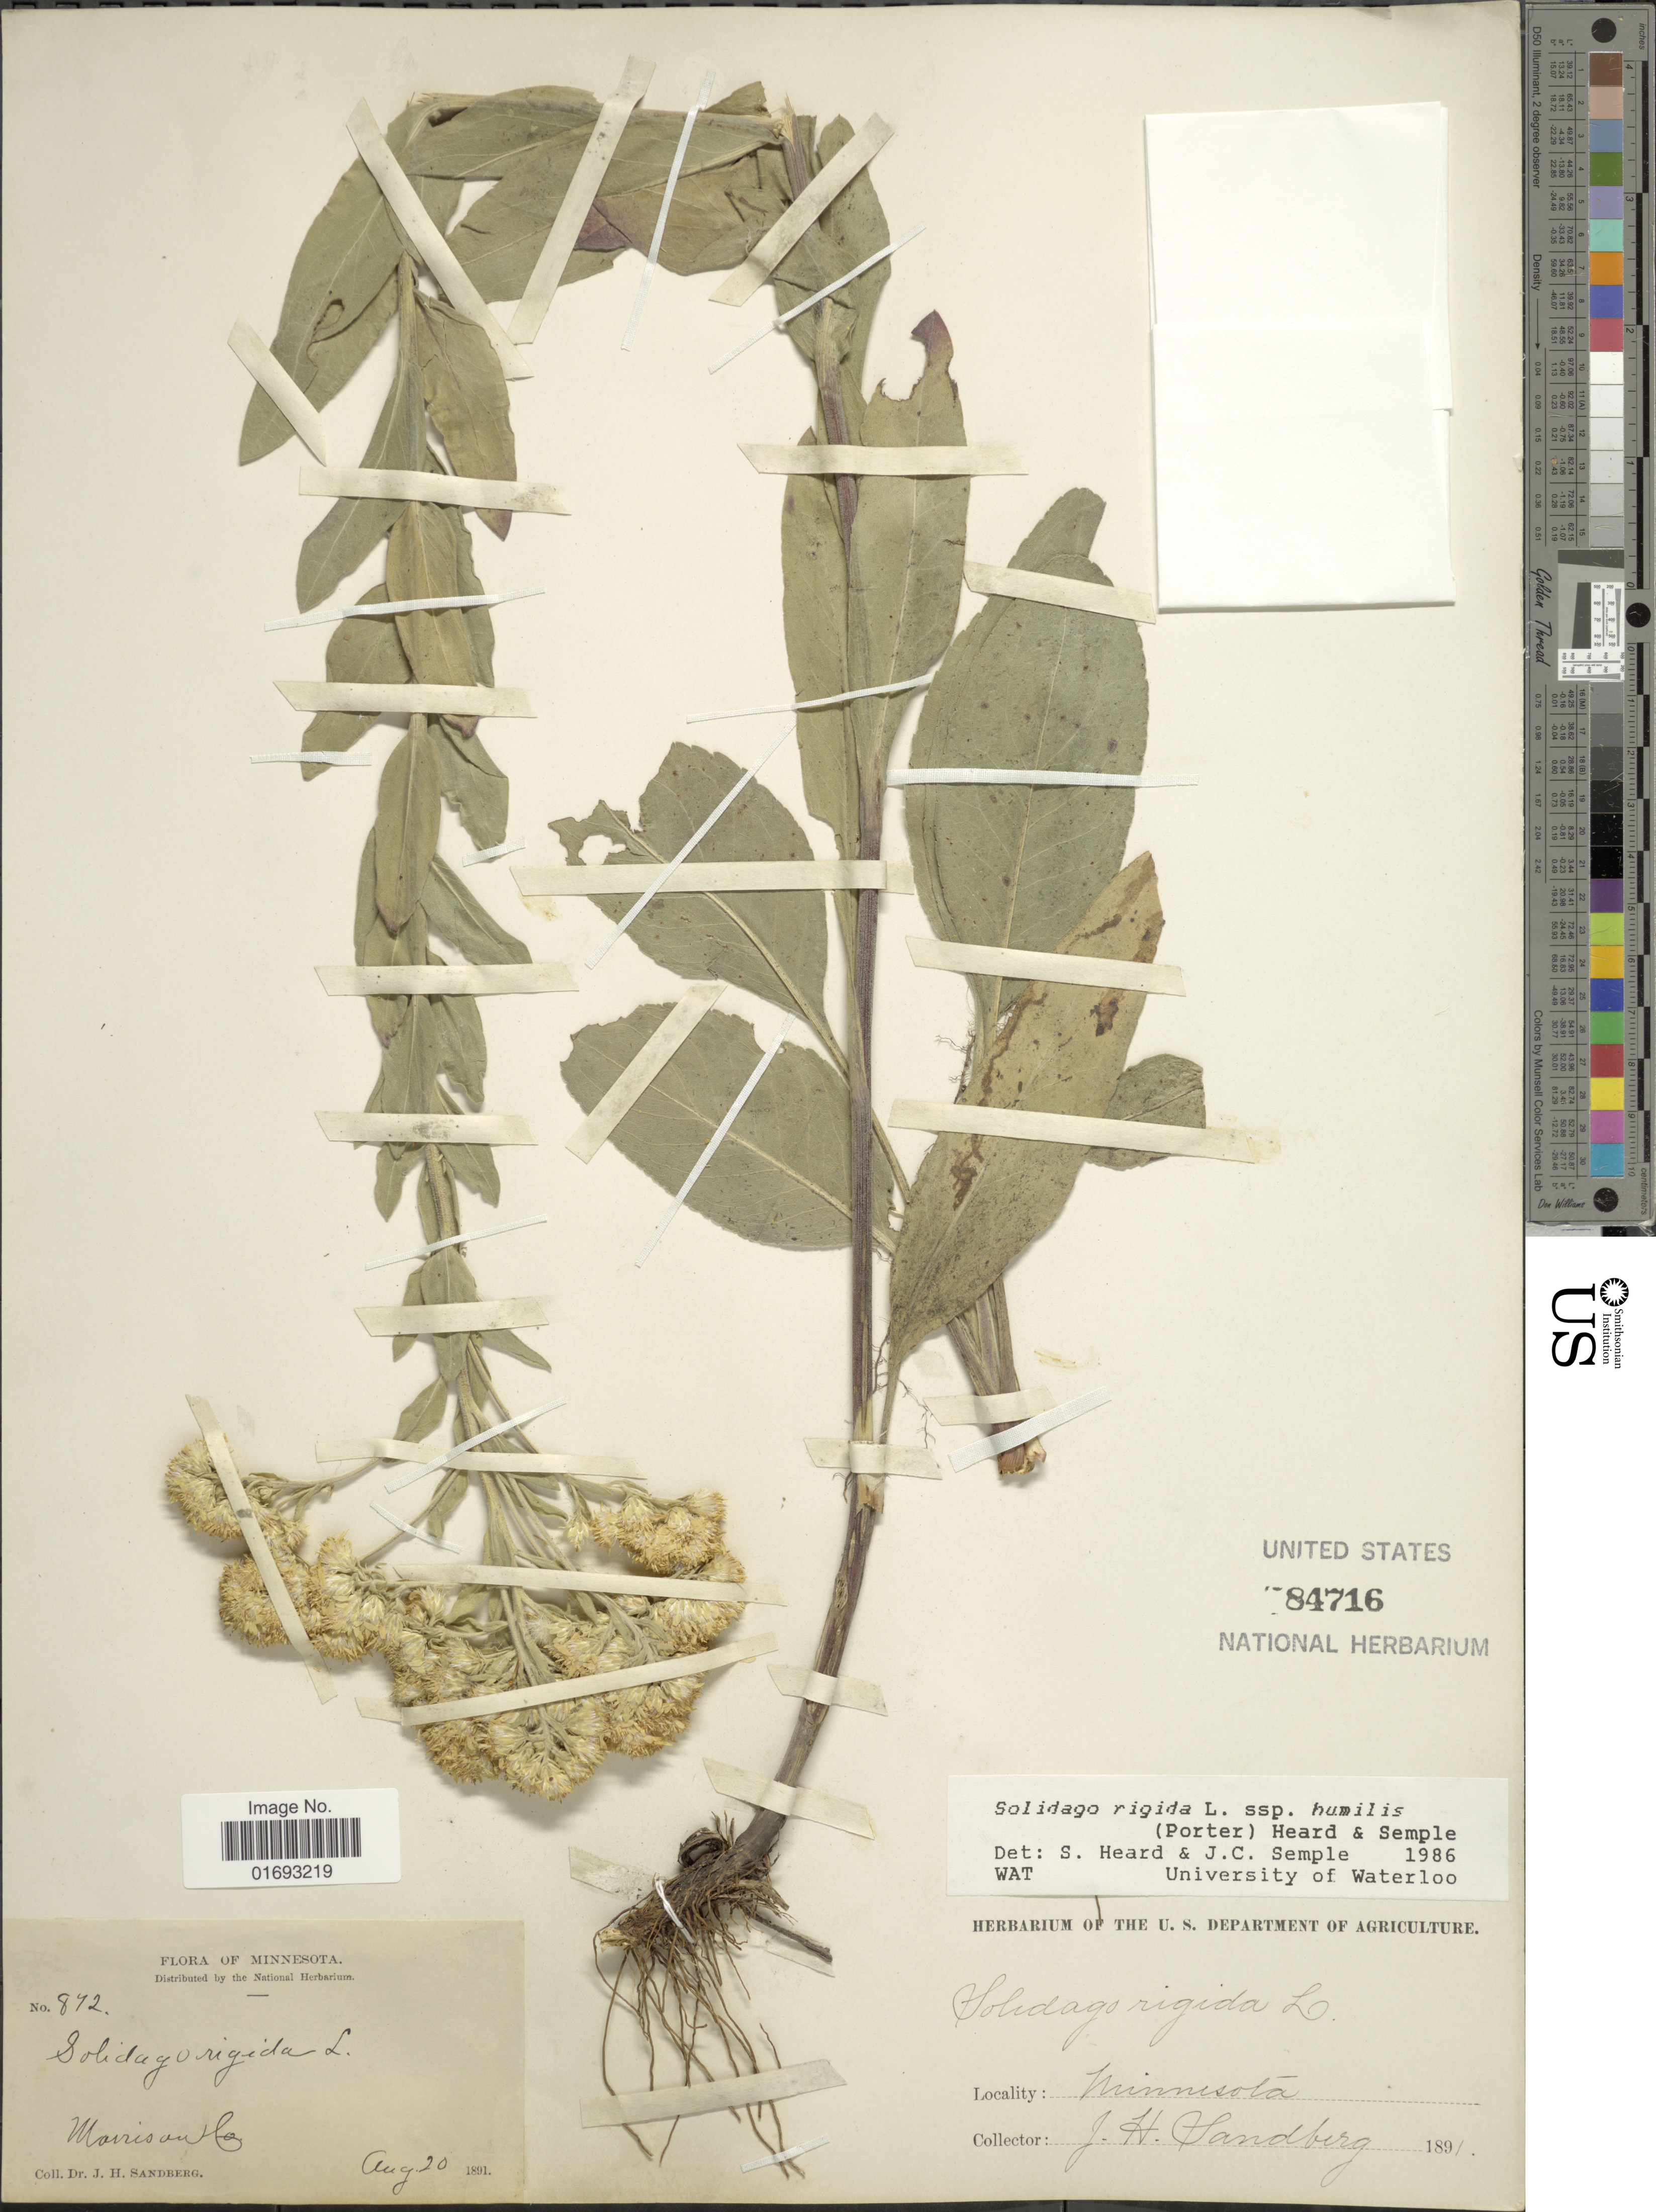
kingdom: Plantae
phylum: Tracheophyta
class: Magnoliopsida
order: Asterales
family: Asteraceae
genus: Oligoneuron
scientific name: Oligoneuron rigidum var. humile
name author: (Porter) G.L. Nesom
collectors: J. H. Sandberg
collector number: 872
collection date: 1891-08-20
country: United States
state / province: Minnesota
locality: Harrison Co.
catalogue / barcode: US 784716